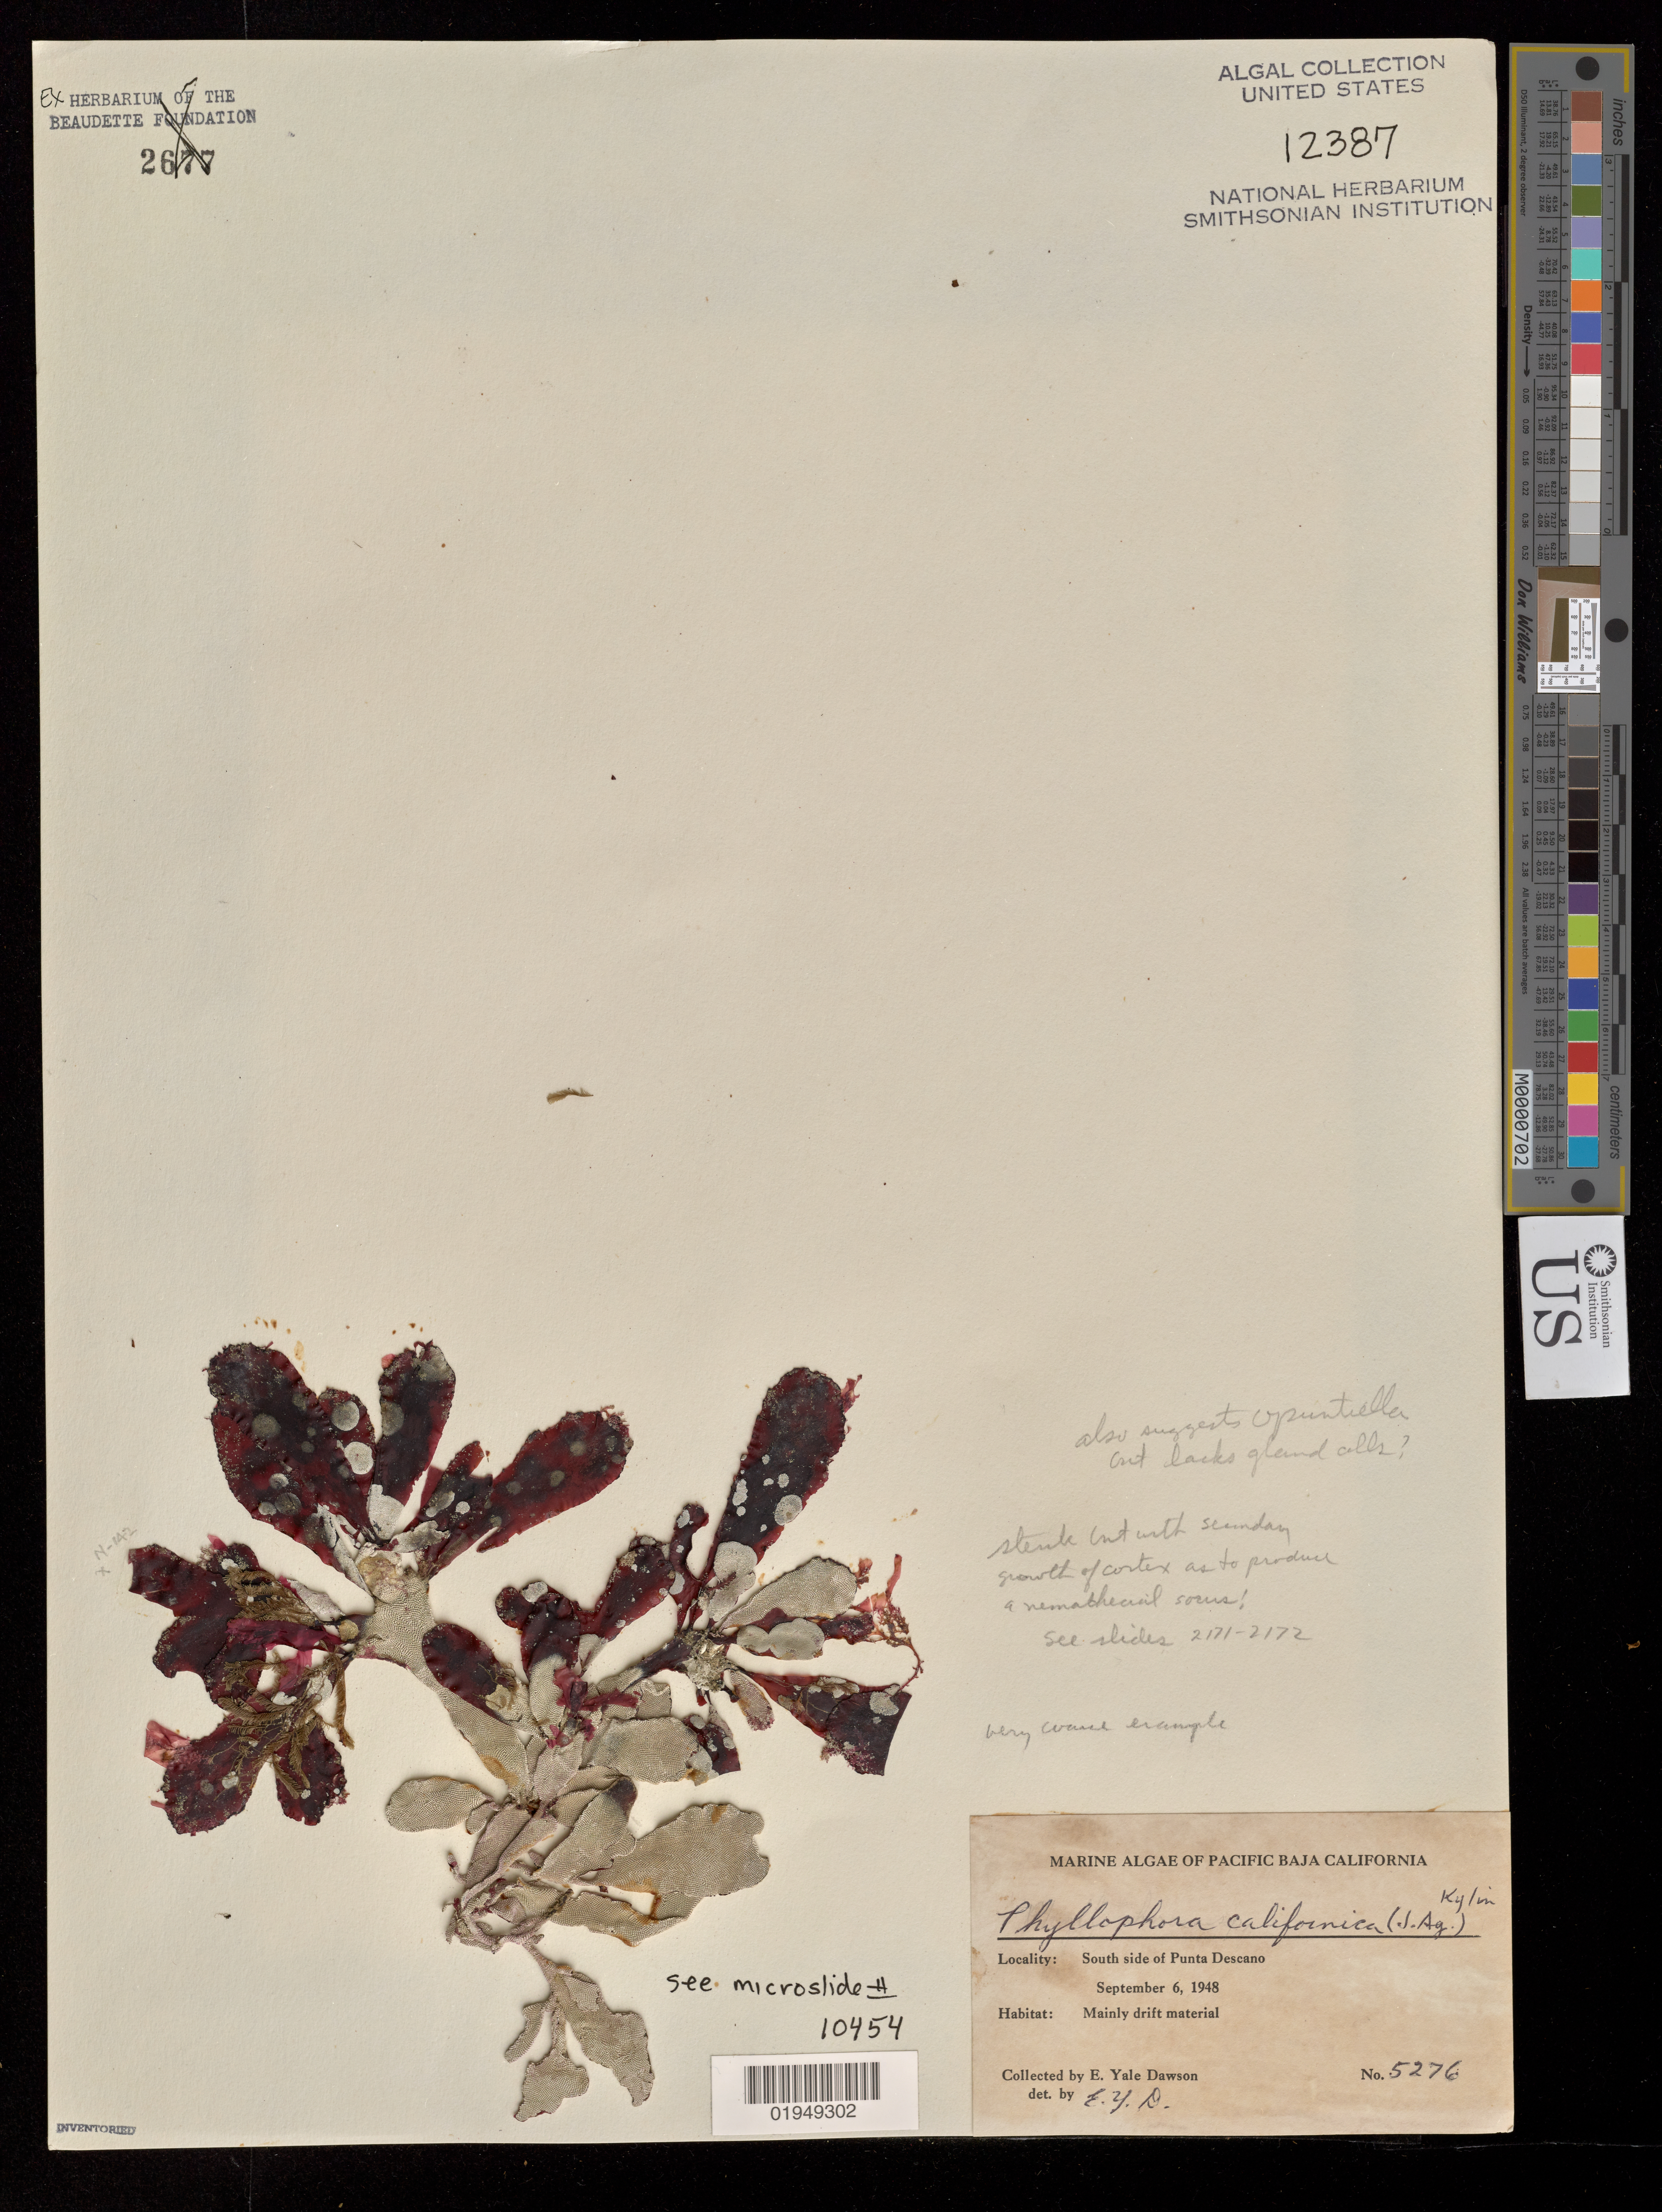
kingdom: Plantae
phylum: Rhodophyta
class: Florideophyceae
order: Gigartinales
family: Phyllophoraceae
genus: Ozophora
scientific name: Ozophora clevelandii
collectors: E. Y. Dawson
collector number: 5276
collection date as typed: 06 Sep 1948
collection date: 1948-09-06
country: Mexico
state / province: Baja California Norte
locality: South side of Punta Descanso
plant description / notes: See microslide #10454.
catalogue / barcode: US 12387